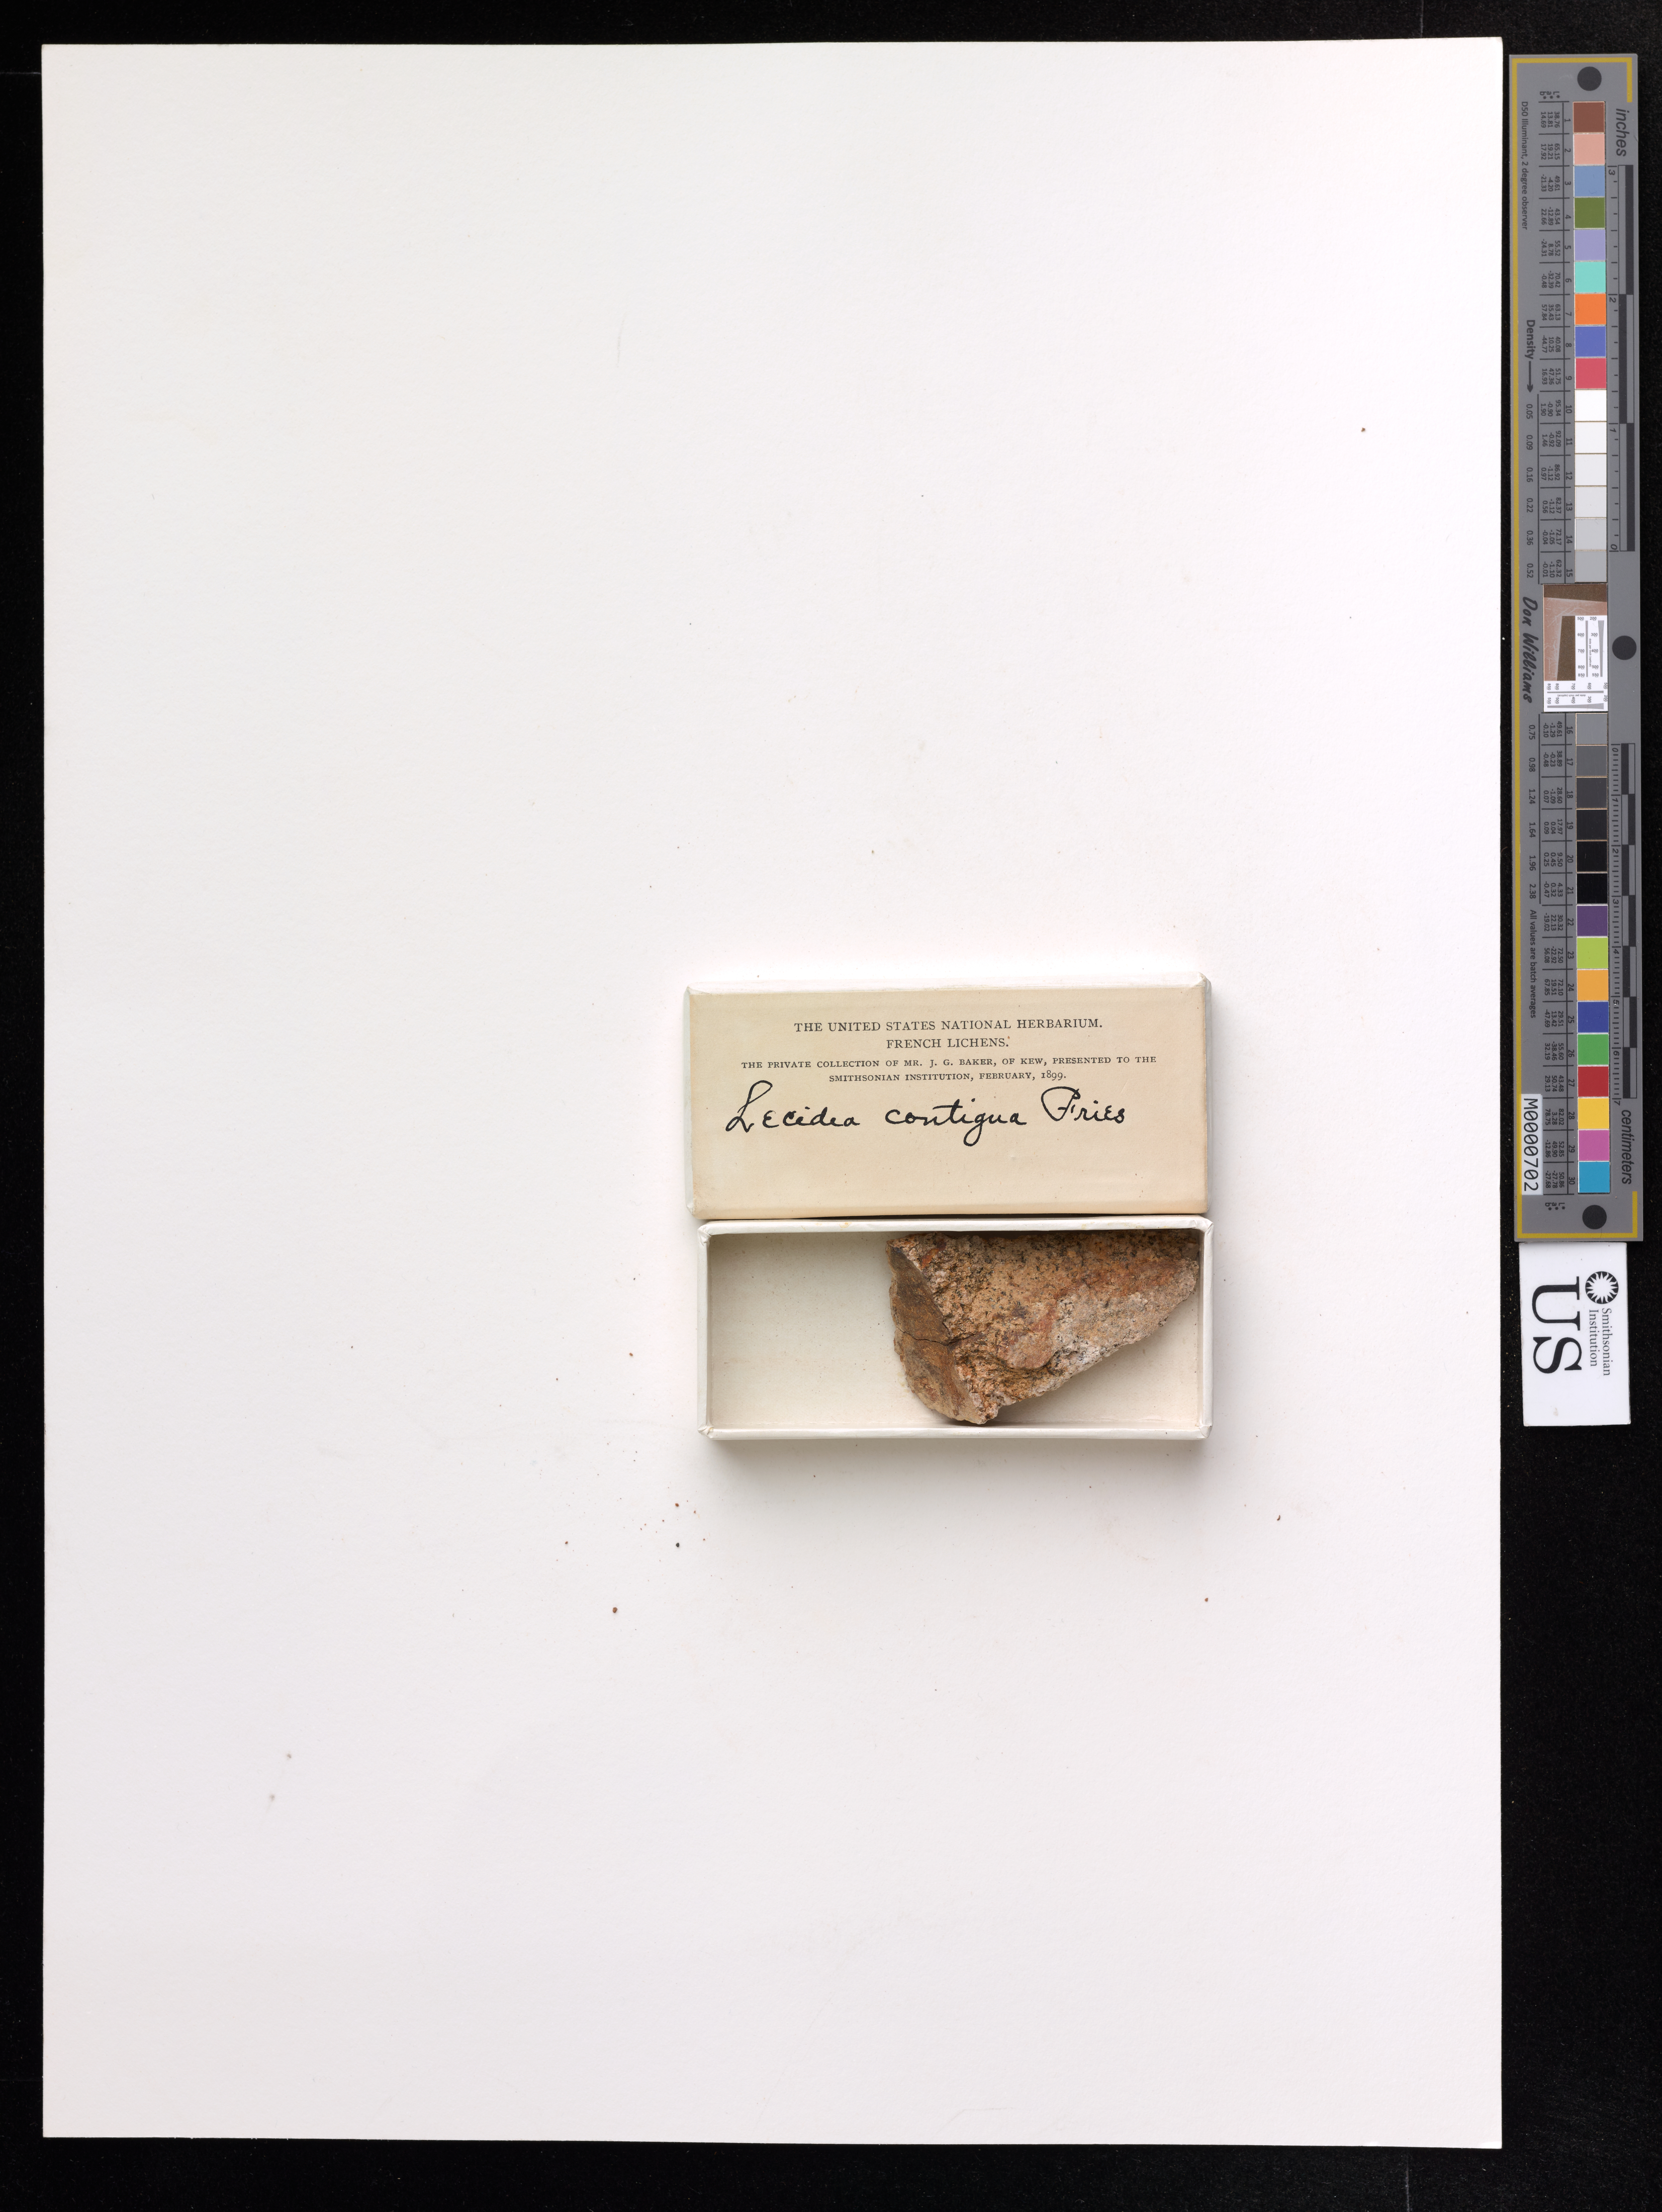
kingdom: Fungi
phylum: Ascomycota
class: Lecanoromycetes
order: Lecideales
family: Lecideaceae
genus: Lecidea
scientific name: Lecidea contigua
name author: (Hoffm.) Fr.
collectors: A. Deseglise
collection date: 1864-11-03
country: France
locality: Allure, Mérss. Rochers granitignes.